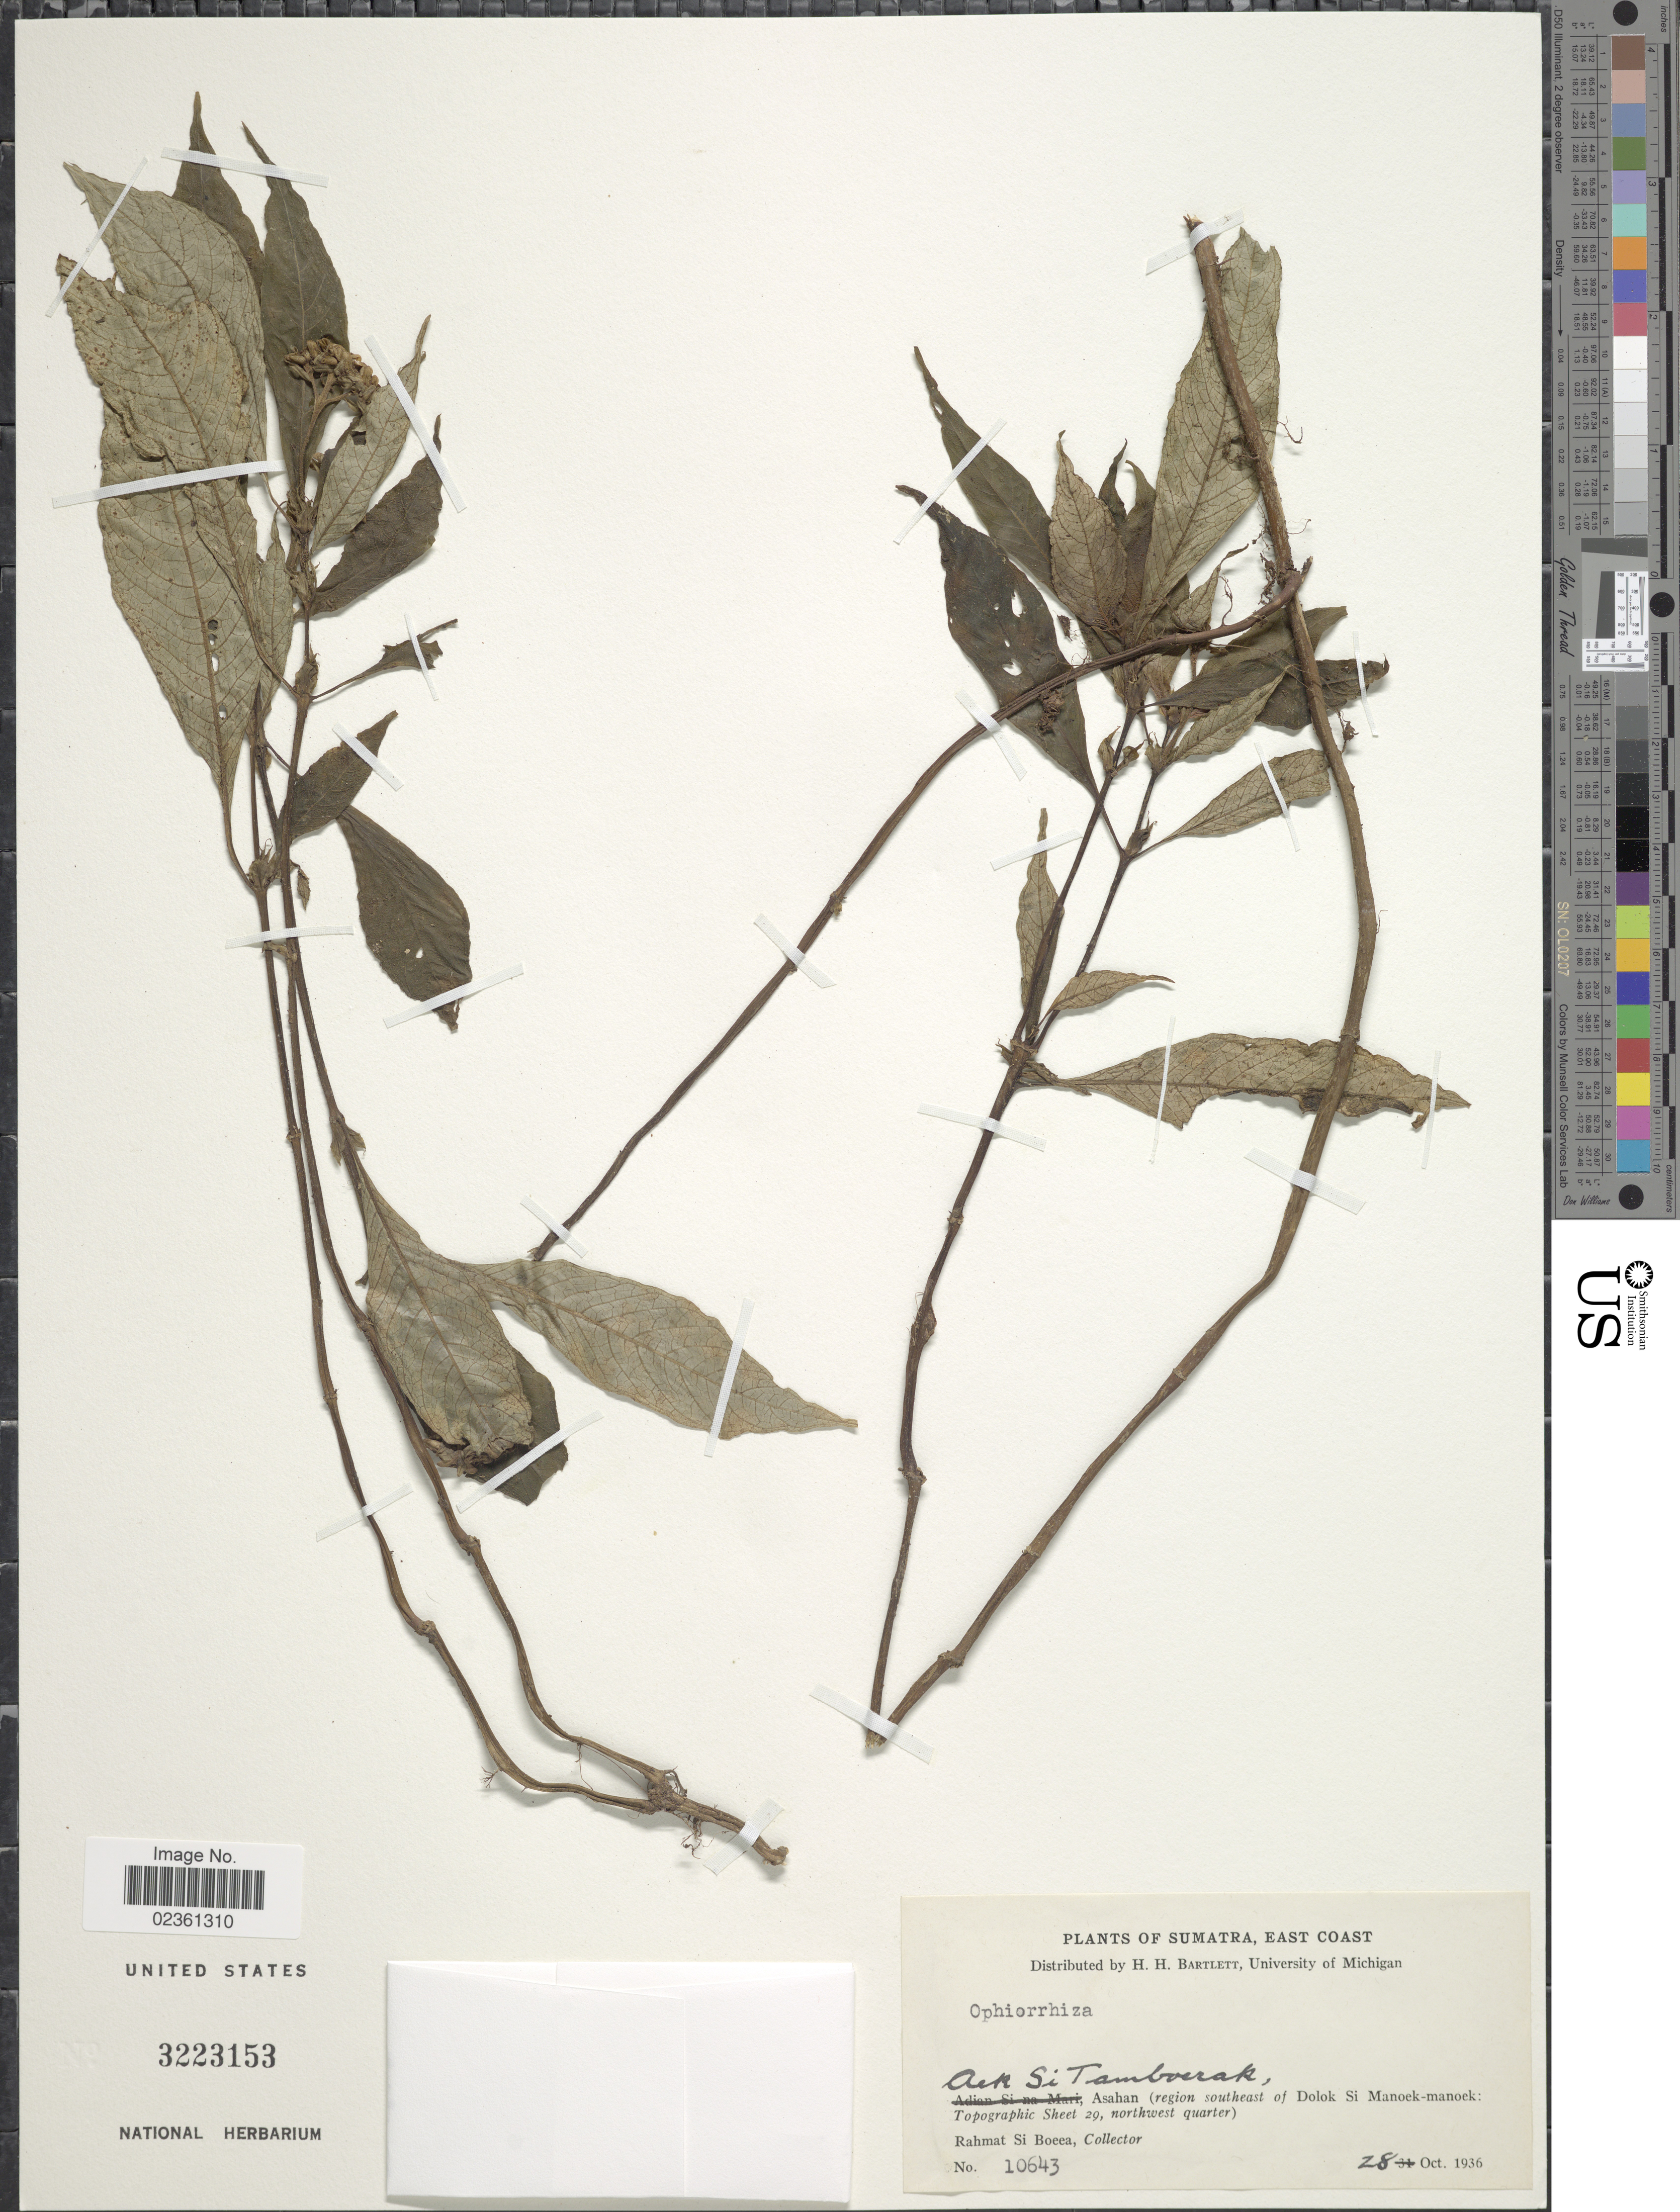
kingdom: Plantae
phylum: Tracheophyta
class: Magnoliopsida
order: Gentianales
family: Rubiaceae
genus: Ophiorrhiza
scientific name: Ophiorrhiza sp.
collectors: Rahmat Si Boeea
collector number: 10643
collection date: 1936-10-28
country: Indonesia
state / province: Sumatra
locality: East Coast, Aek Si Tamboerak, Asahan (region southeast of Dolok Si Manoek-manoek: Topographic Sheet 29, northwest quarter).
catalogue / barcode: US 3223153